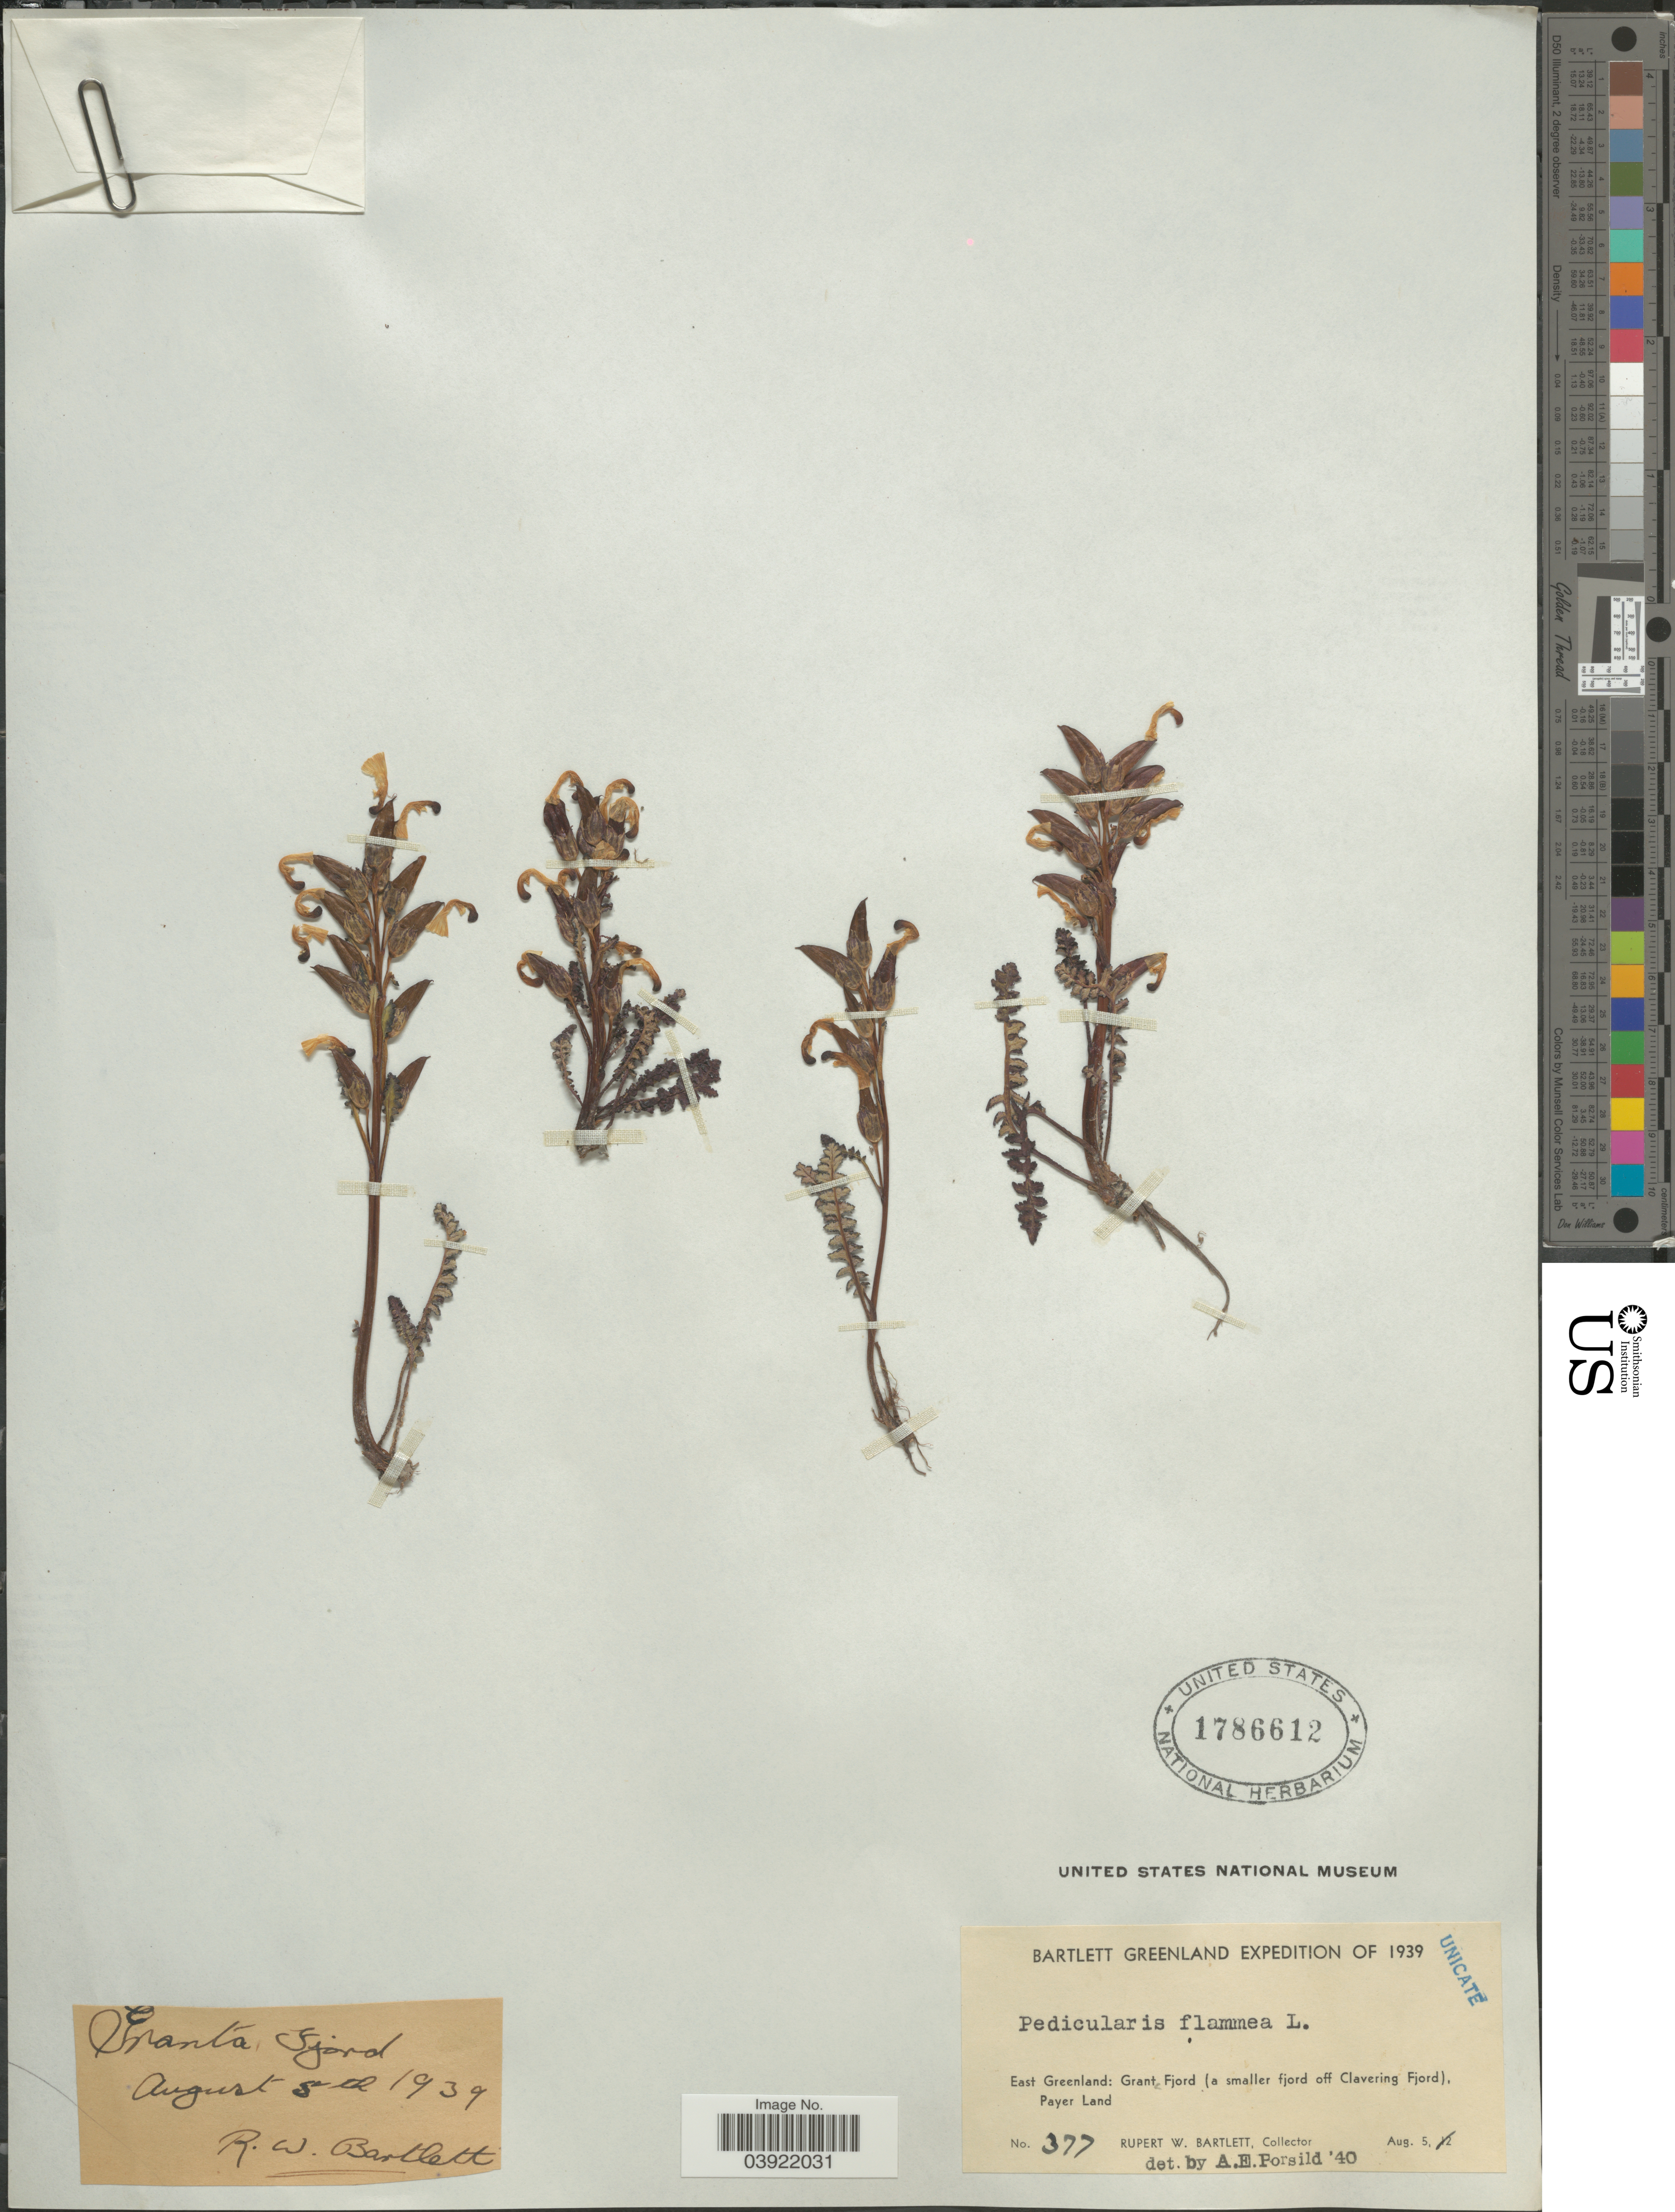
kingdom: Plantae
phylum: Tracheophyta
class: Magnoliopsida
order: Lamiales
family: Orobanchaceae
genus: Pedicularis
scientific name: Pedicularis flammea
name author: L.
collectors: R. W. Bartlett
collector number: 377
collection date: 1939-08-05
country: Greenland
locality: East Greenland: Grant Fjord (a smaller fjord off Clavering Fjord), Payer Land.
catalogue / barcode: US 1786612